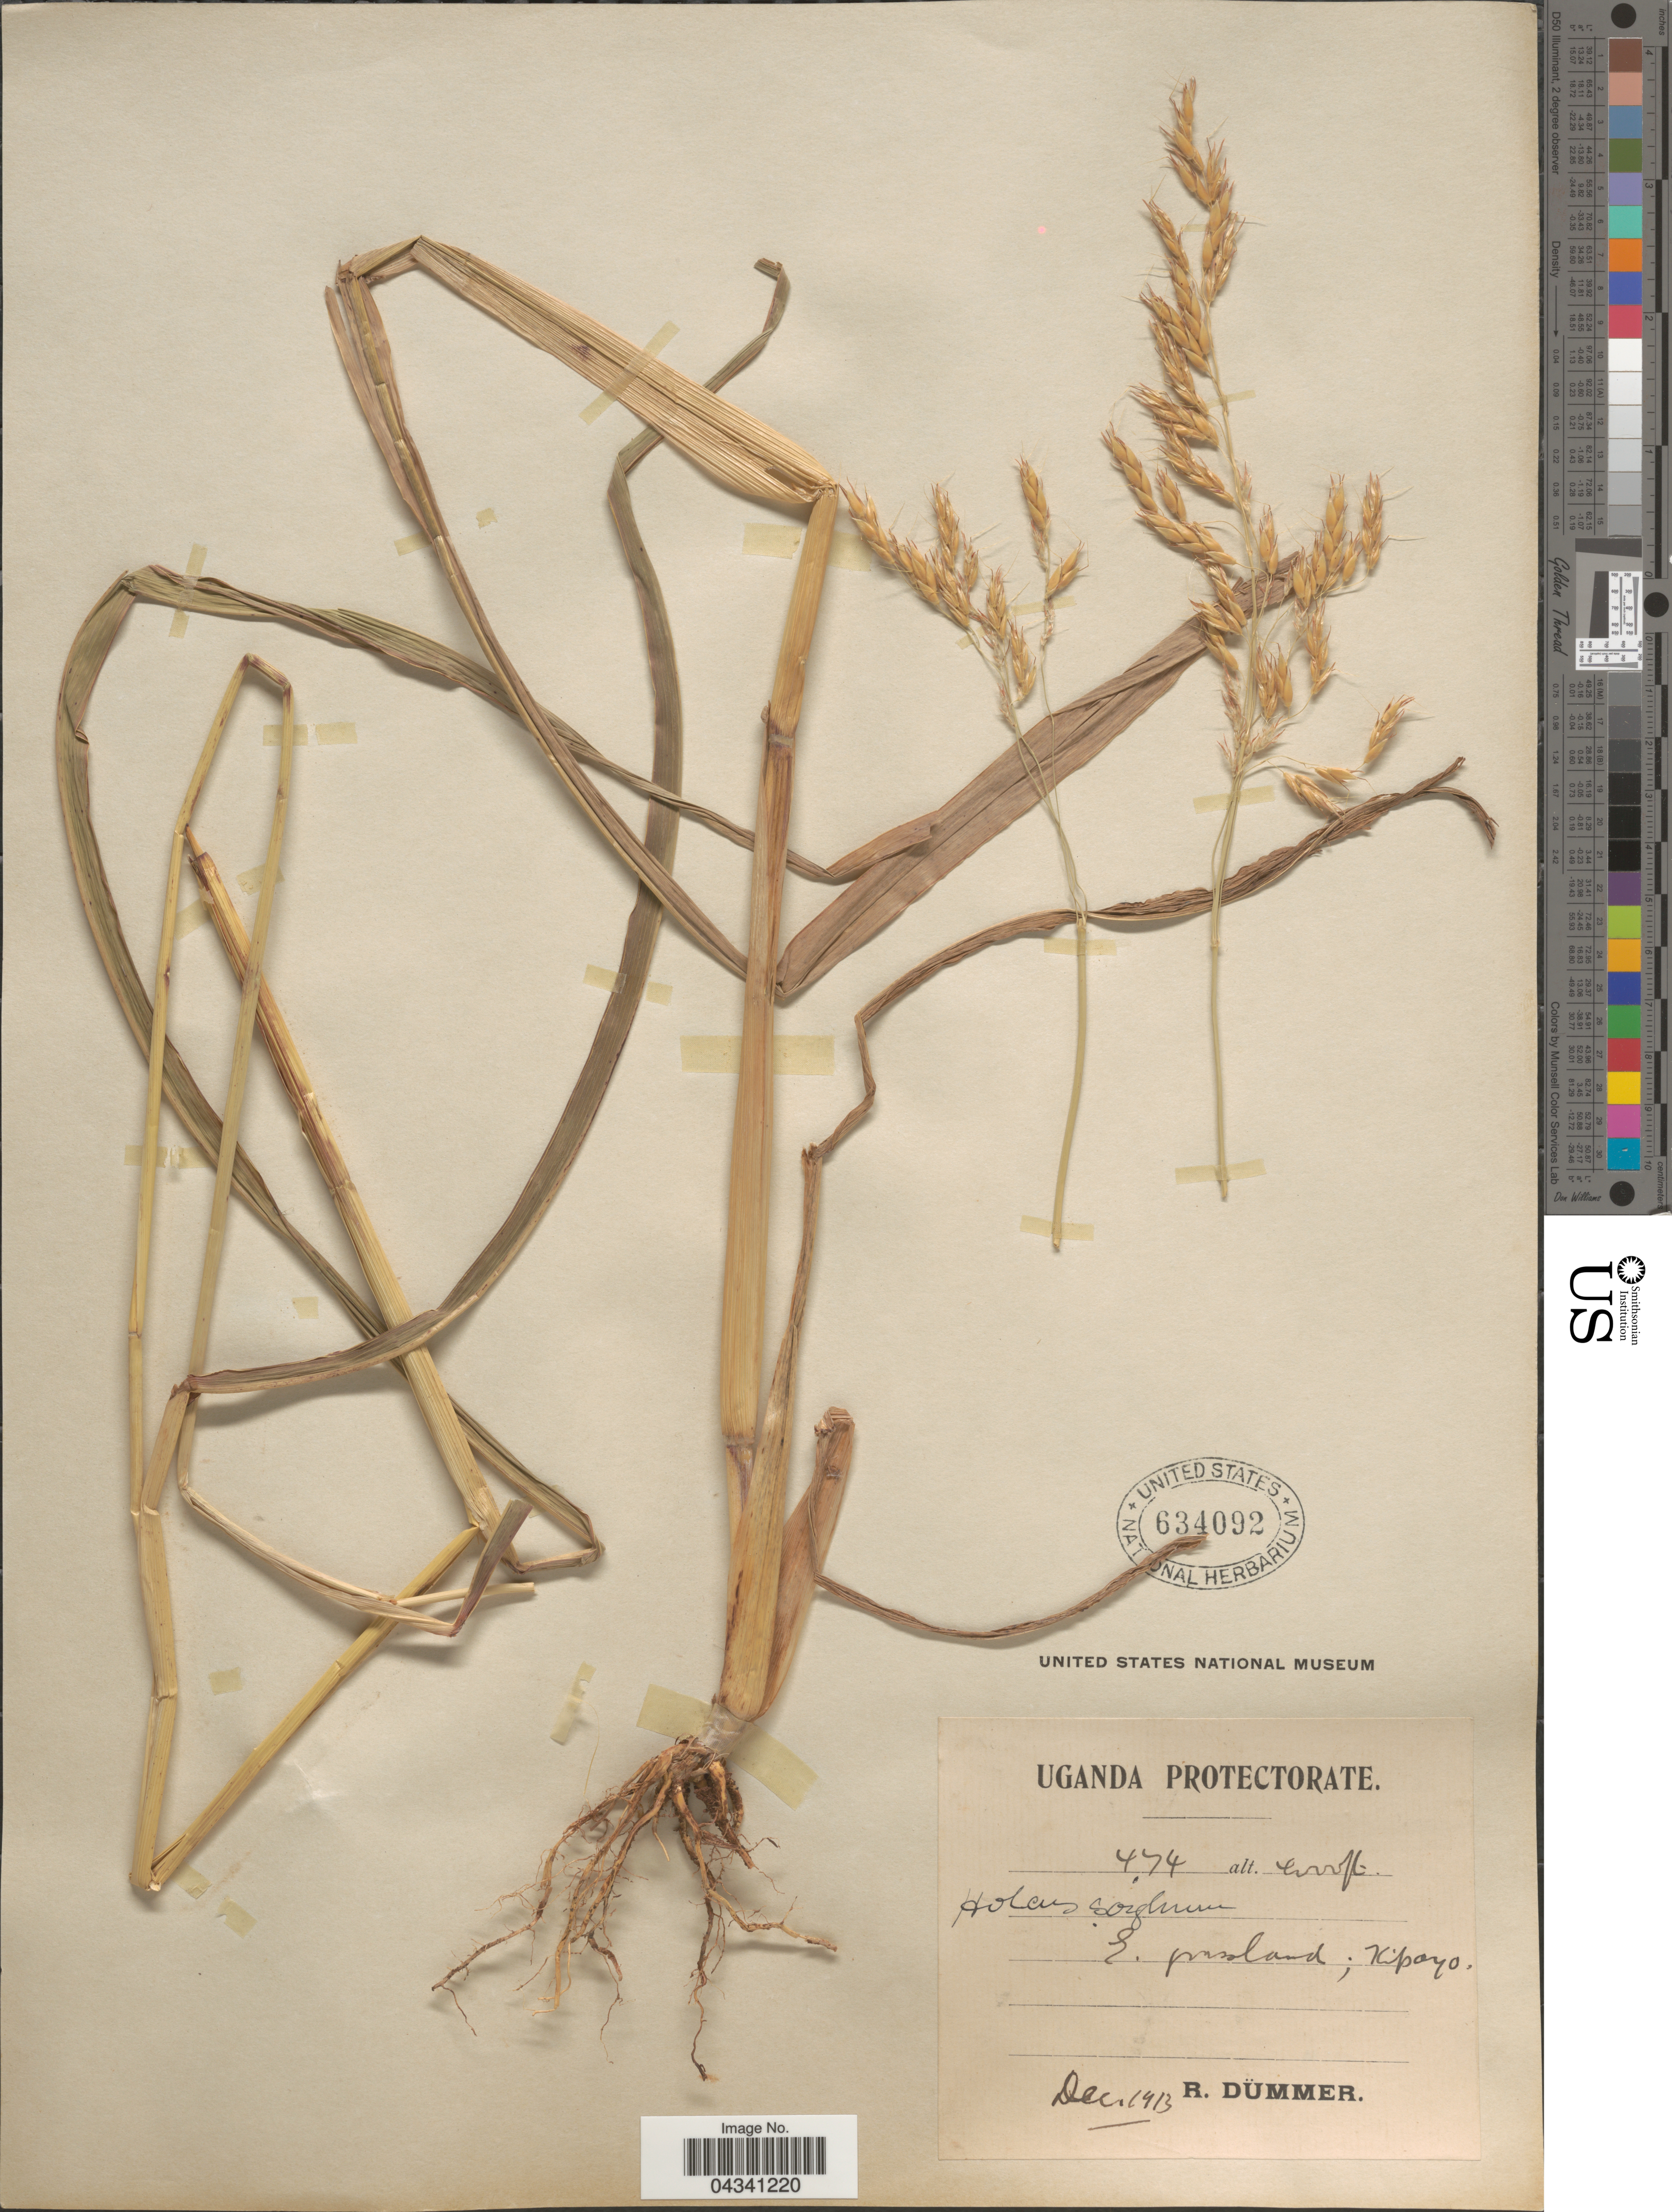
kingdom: Plantae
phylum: Tracheophyta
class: Liliopsida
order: Poales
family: Poaceae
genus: Sorghum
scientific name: Sorghum sp.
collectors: R. A. Dümmer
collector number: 474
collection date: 1913-12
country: Uganda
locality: E. grassland; Kipayo.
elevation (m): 1219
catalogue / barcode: US 634092